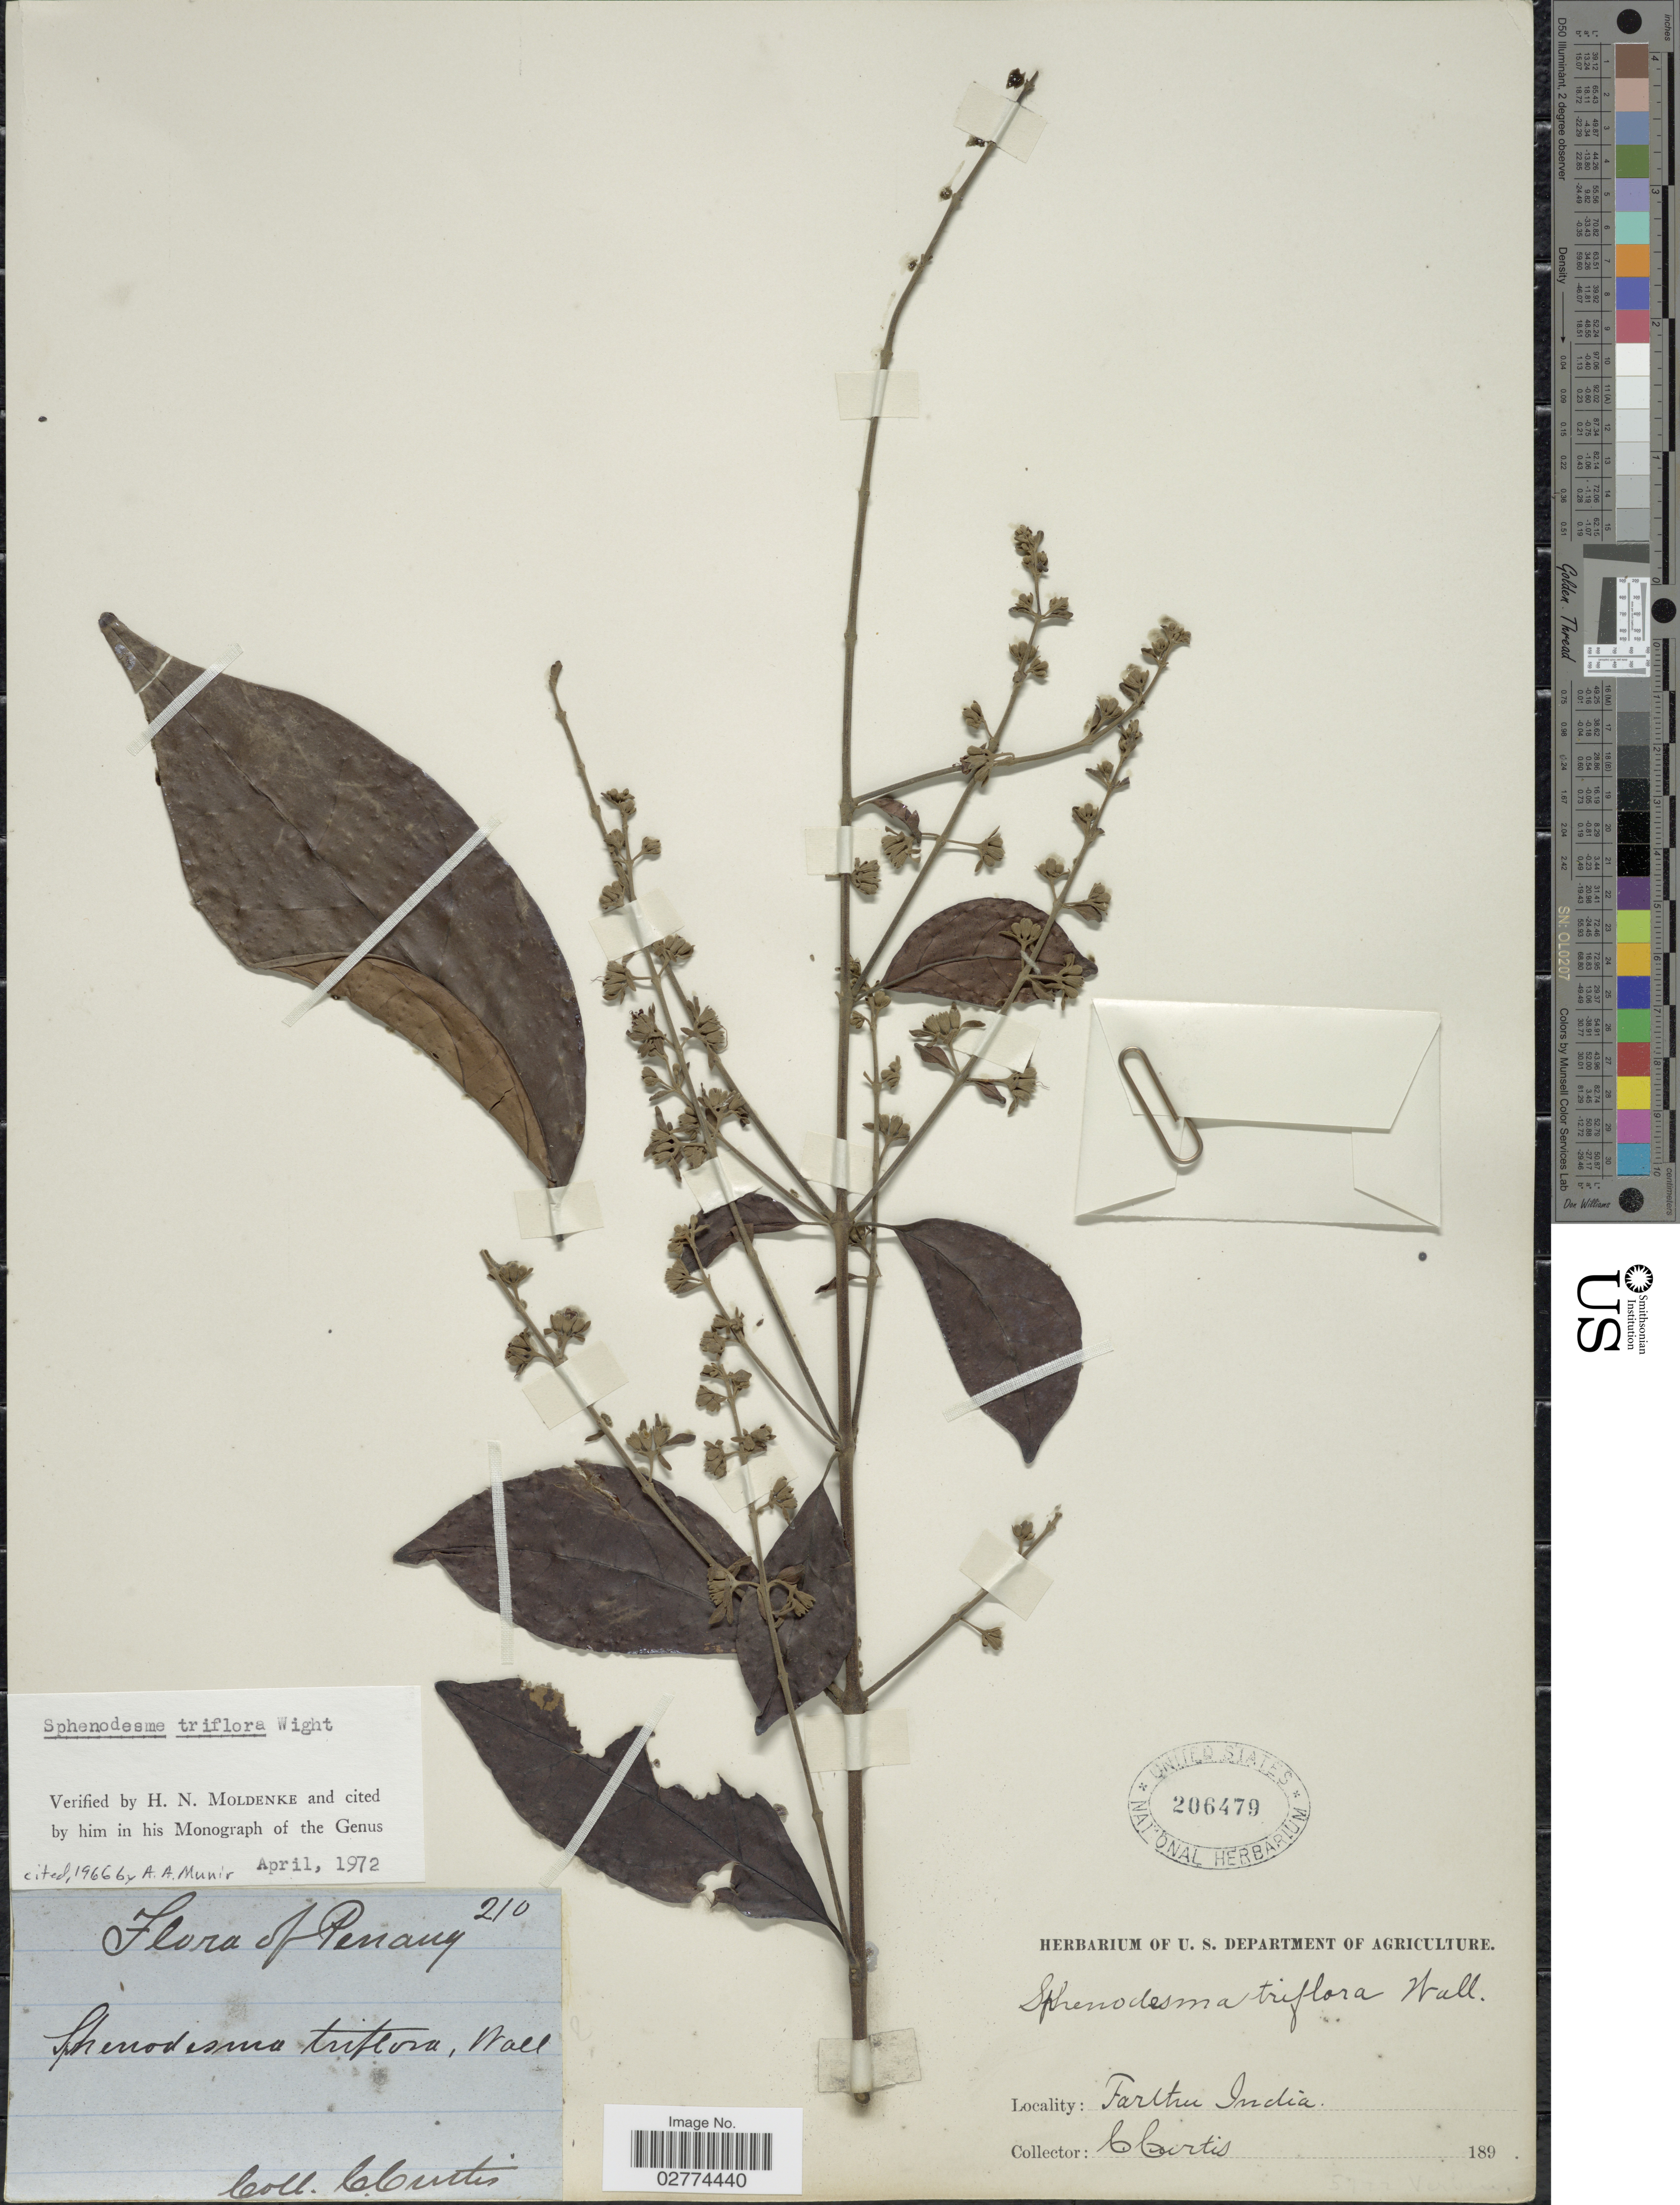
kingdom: Plantae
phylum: Tracheophyta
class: Magnoliopsida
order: Lamiales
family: Lamiaceae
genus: Sphenodesme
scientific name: Sphenodesme triflora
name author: Wight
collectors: C. Curtis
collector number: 210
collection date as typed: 189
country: Malaysia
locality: Penang. Farther India.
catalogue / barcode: US 206479